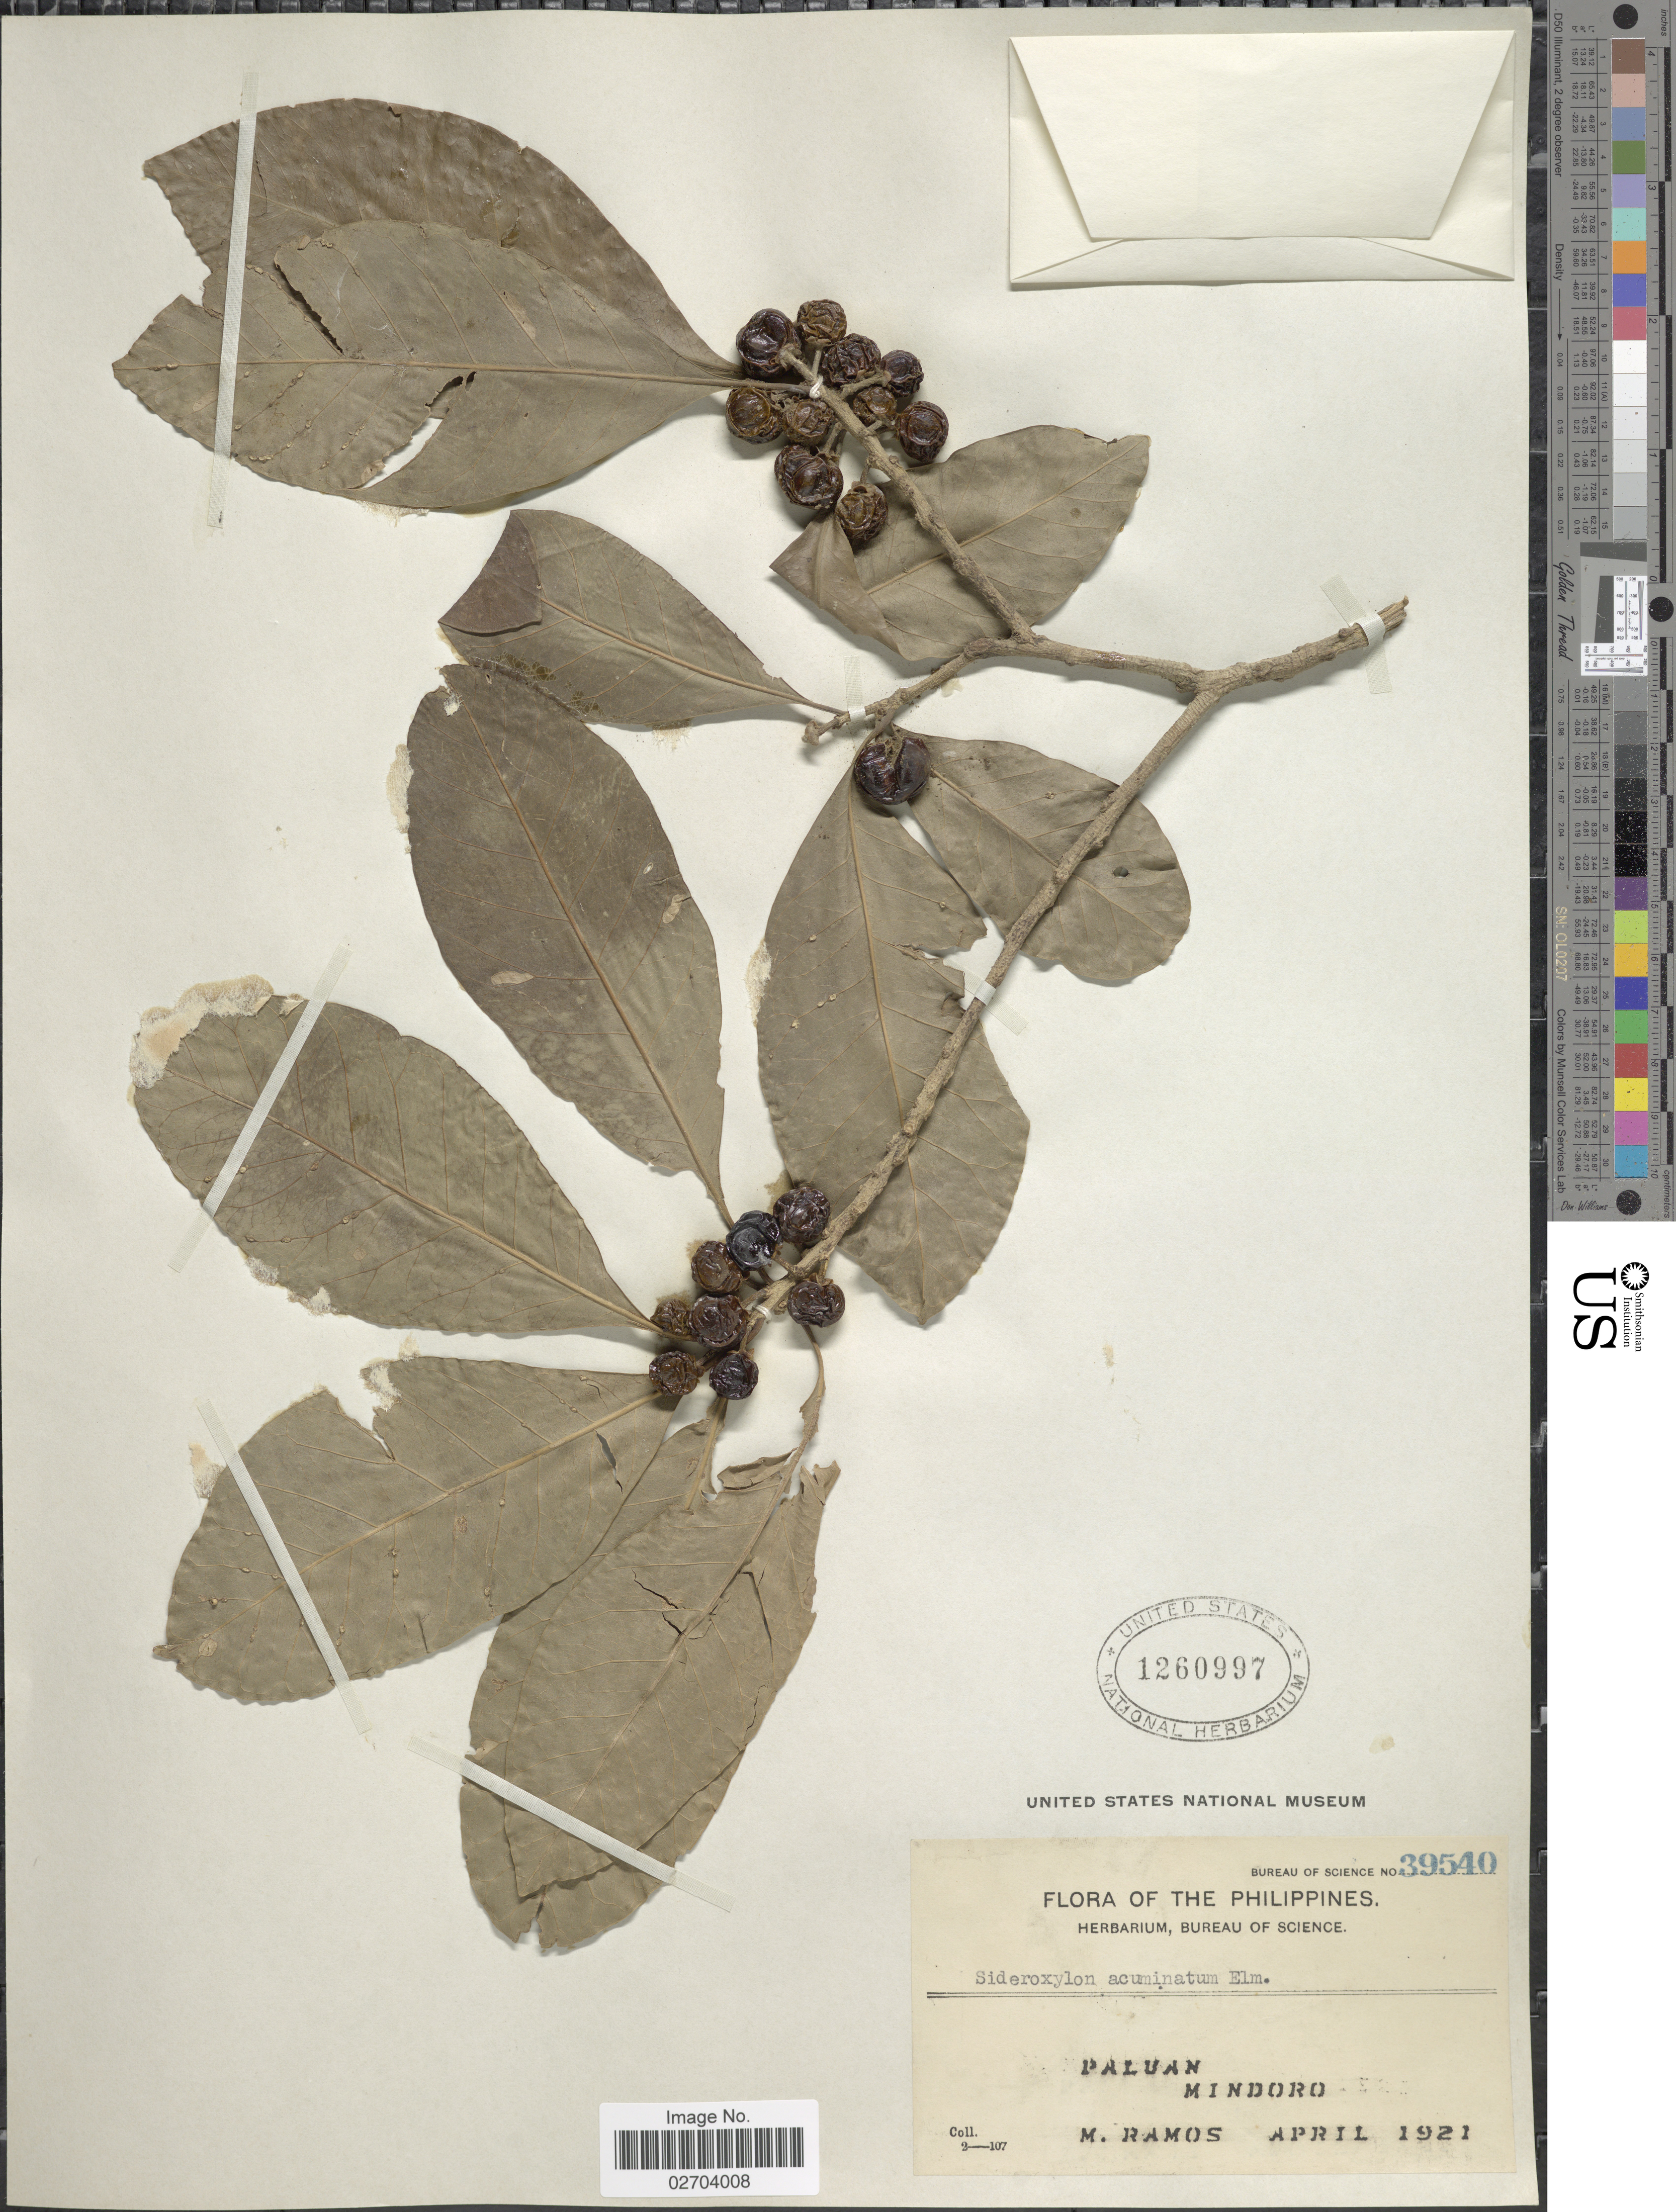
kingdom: Plantae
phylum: Tracheophyta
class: Magnoliopsida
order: Ericales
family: Sapotaceae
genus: Sideroxylon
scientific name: Sideroxylon acuminatum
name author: Elmer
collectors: M. Ramos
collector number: Bureau of Science 39540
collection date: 1921-04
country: Philippines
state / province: Mimaropa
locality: Paluan, Mindoro.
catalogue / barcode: US 1260997